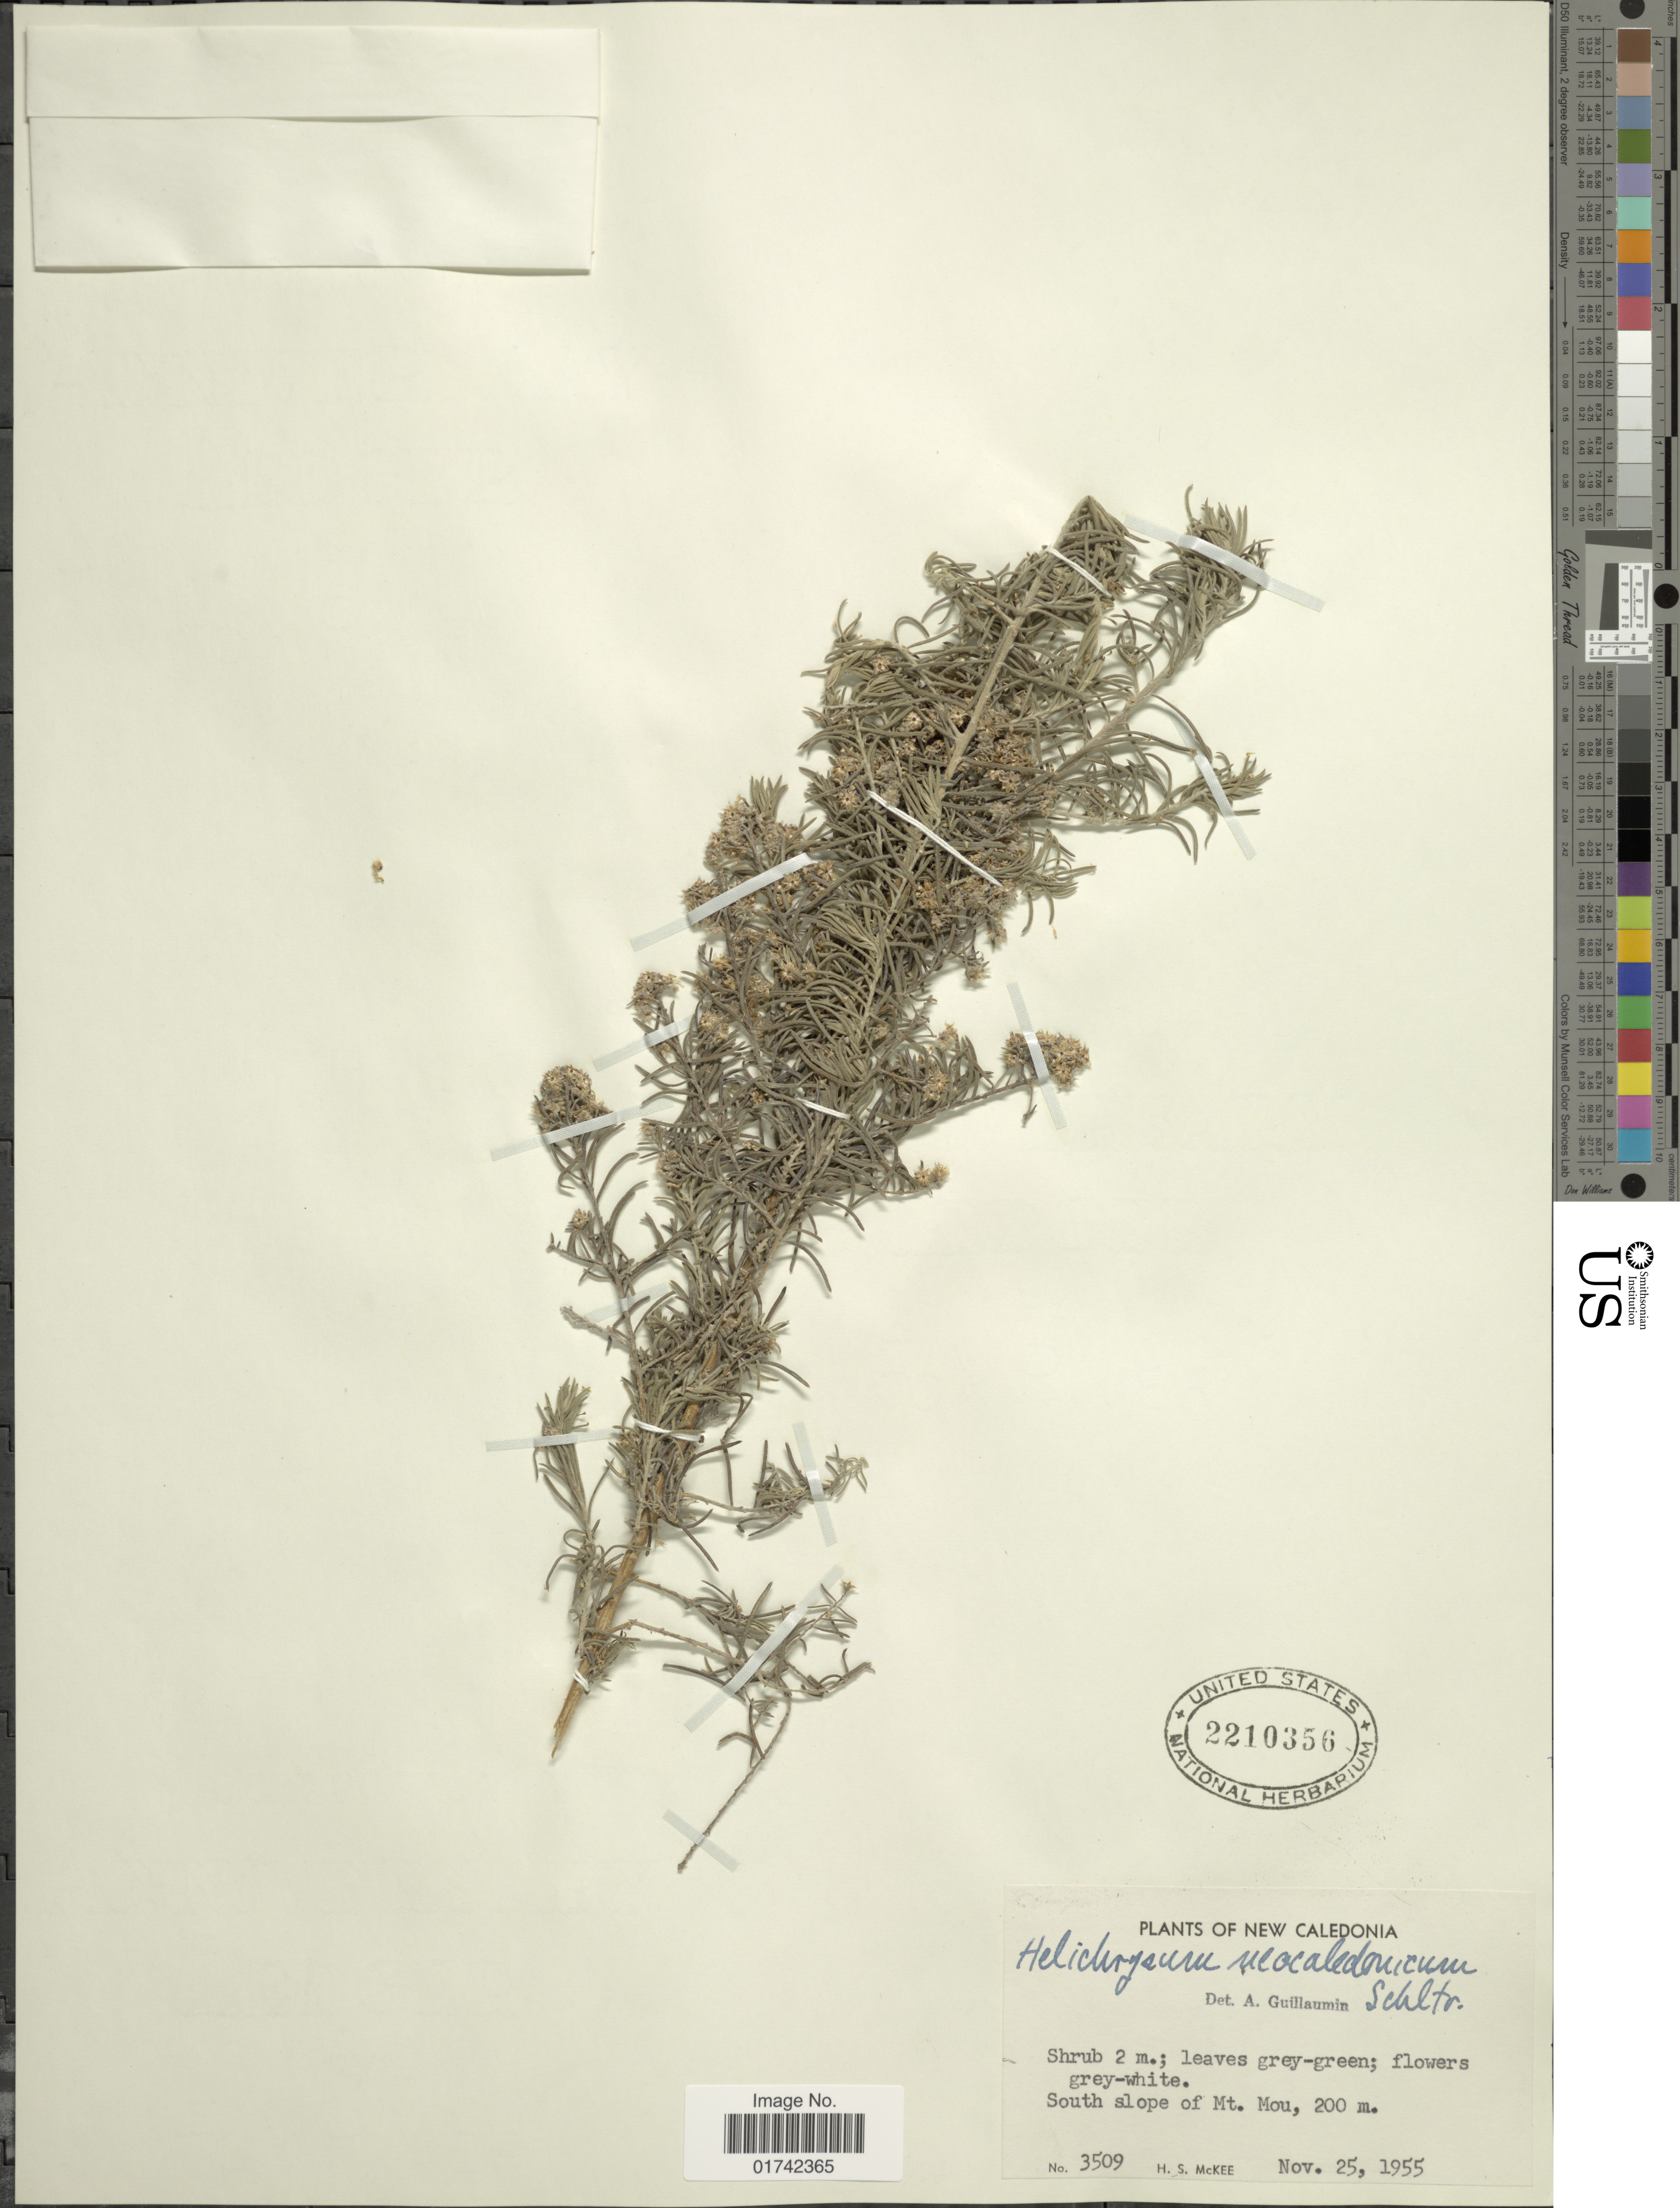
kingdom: Plantae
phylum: Tracheophyta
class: Magnoliopsida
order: Asterales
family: Asteraceae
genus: Helichrysum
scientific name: Helichrysum neocaledonicum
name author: Schltr.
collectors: H. S. McKee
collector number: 3509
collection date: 1955-11-25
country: New Caledonia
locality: South slope of Mt. Mou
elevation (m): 200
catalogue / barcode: US 2210356